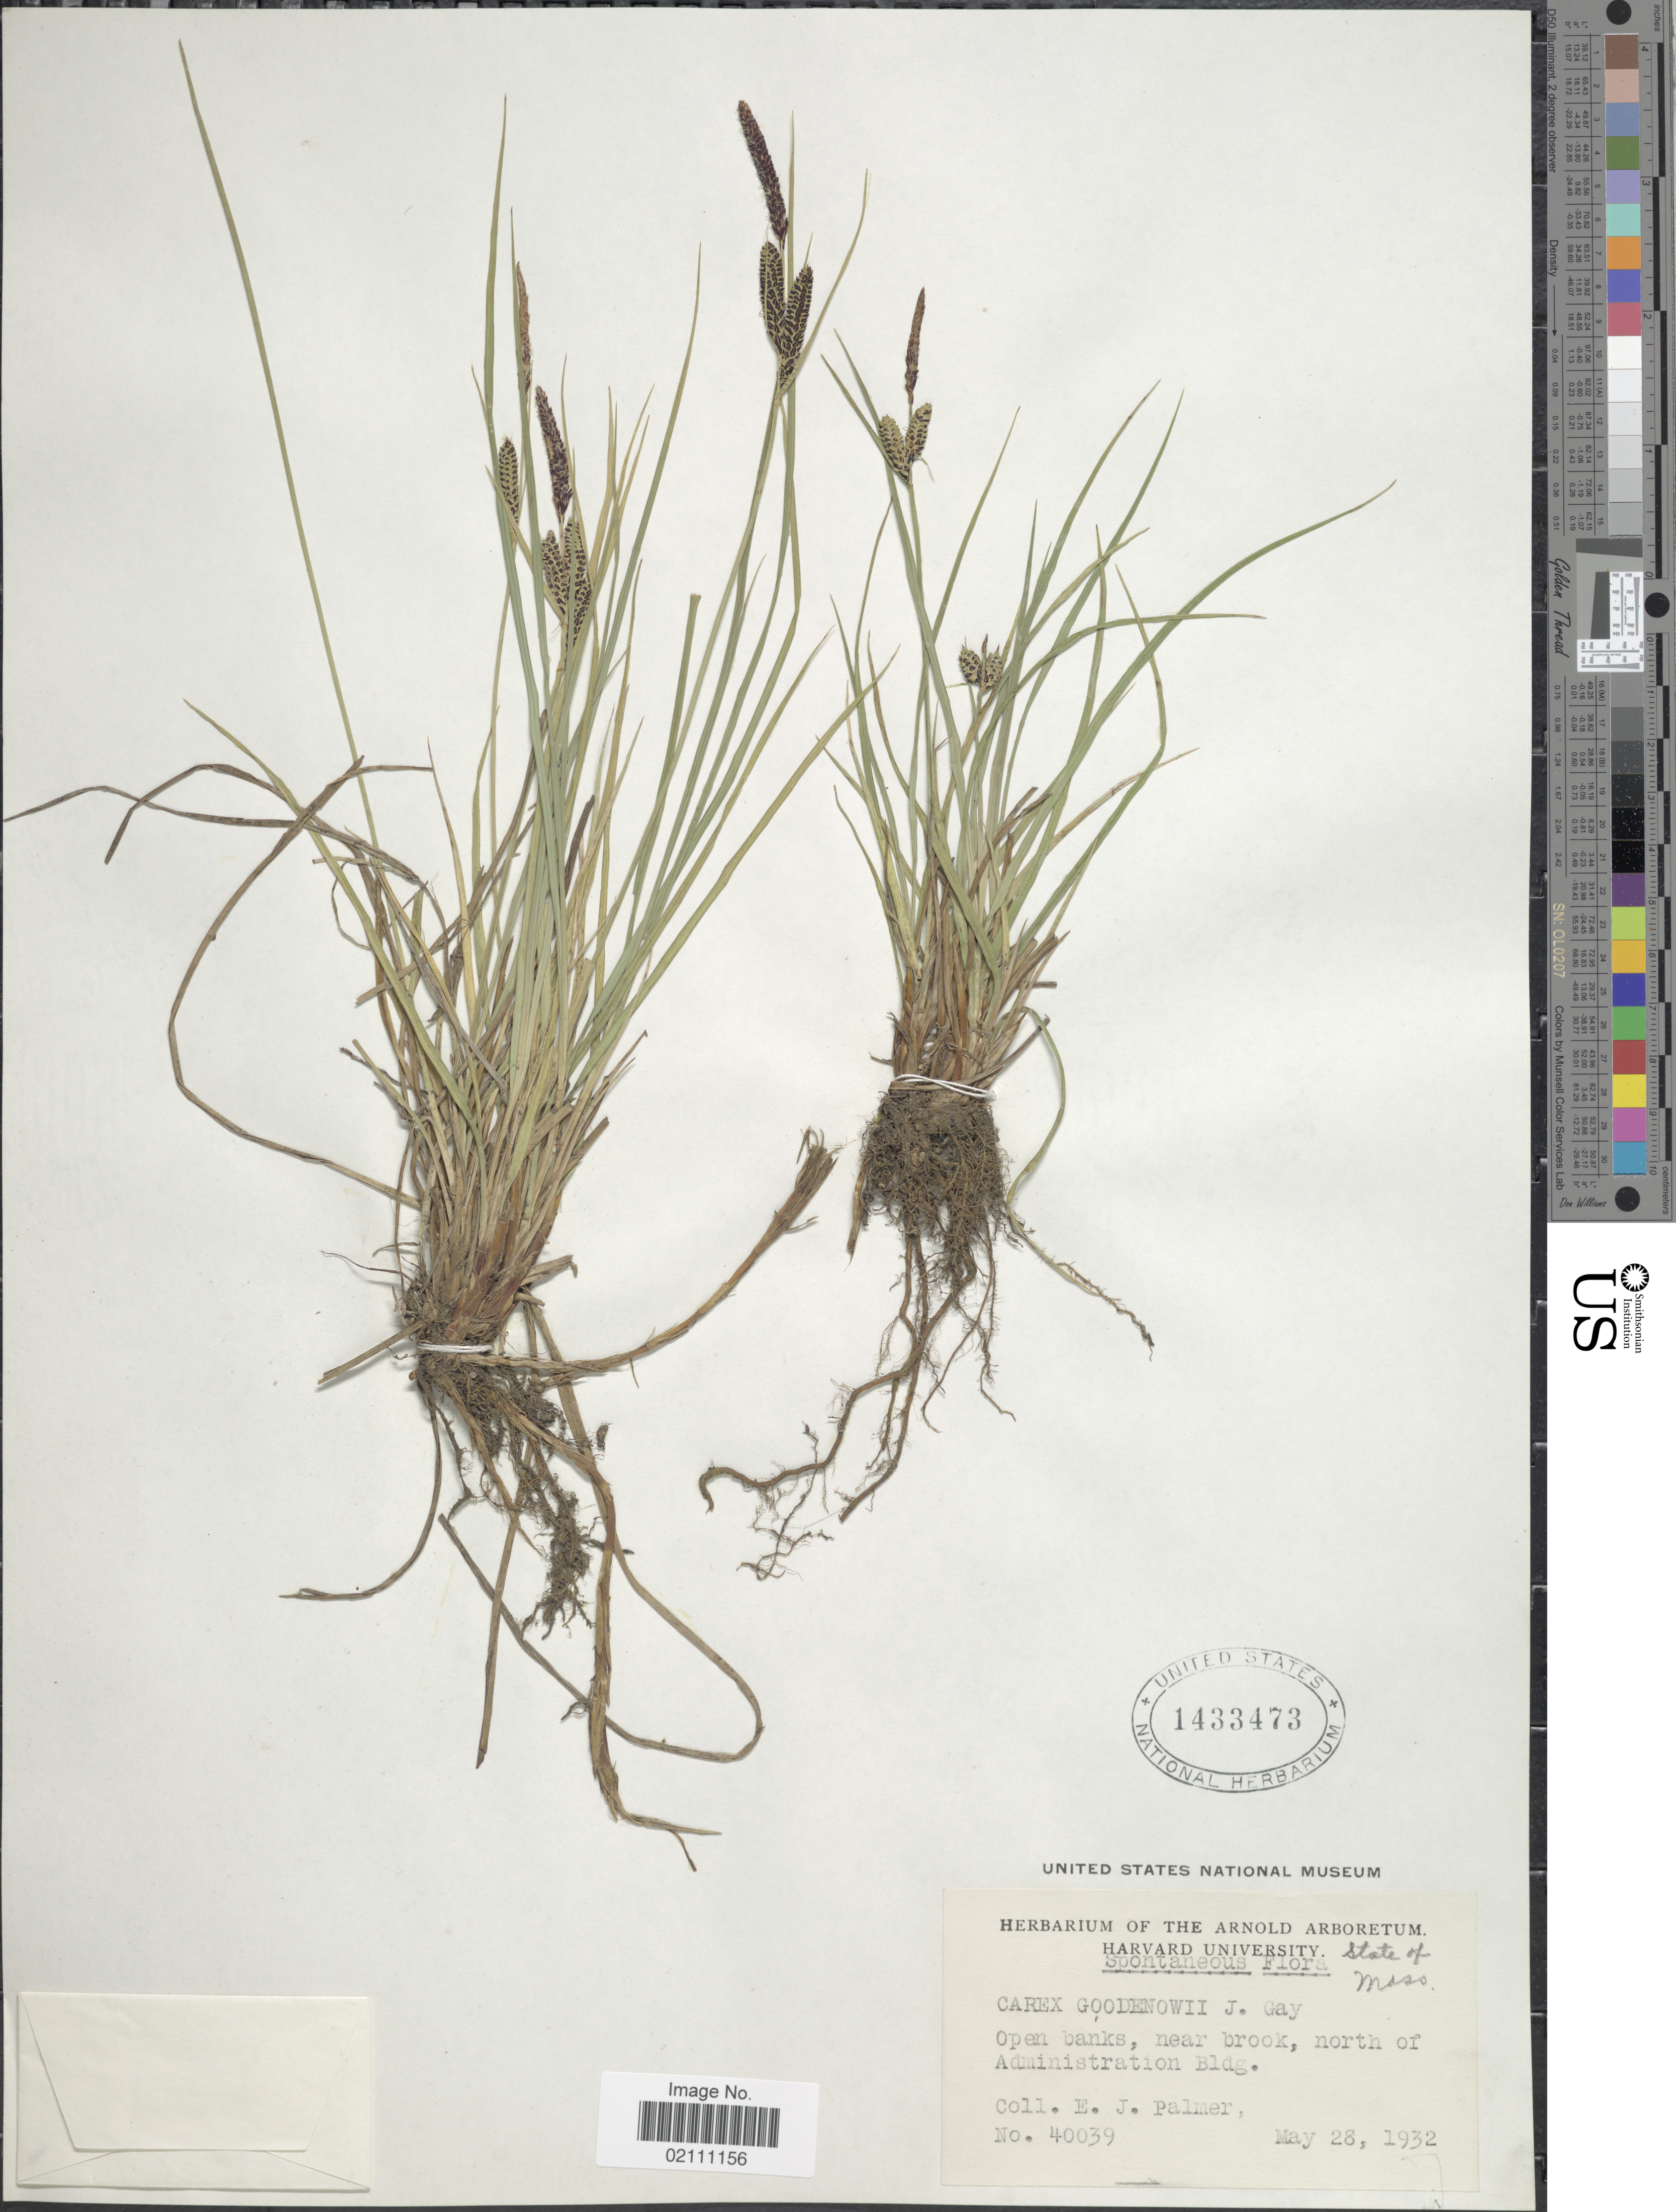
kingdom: Plantae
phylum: Tracheophyta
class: Liliopsida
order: Poales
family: Cyperaceae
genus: Carex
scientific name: Carex nigra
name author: (L.) Reichard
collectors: E. J. Palmer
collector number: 40039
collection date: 1932-05-28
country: United States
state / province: Massachusetts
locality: State of Mass, Open banks, near brook, north of Administration Bldg.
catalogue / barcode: US 1433473